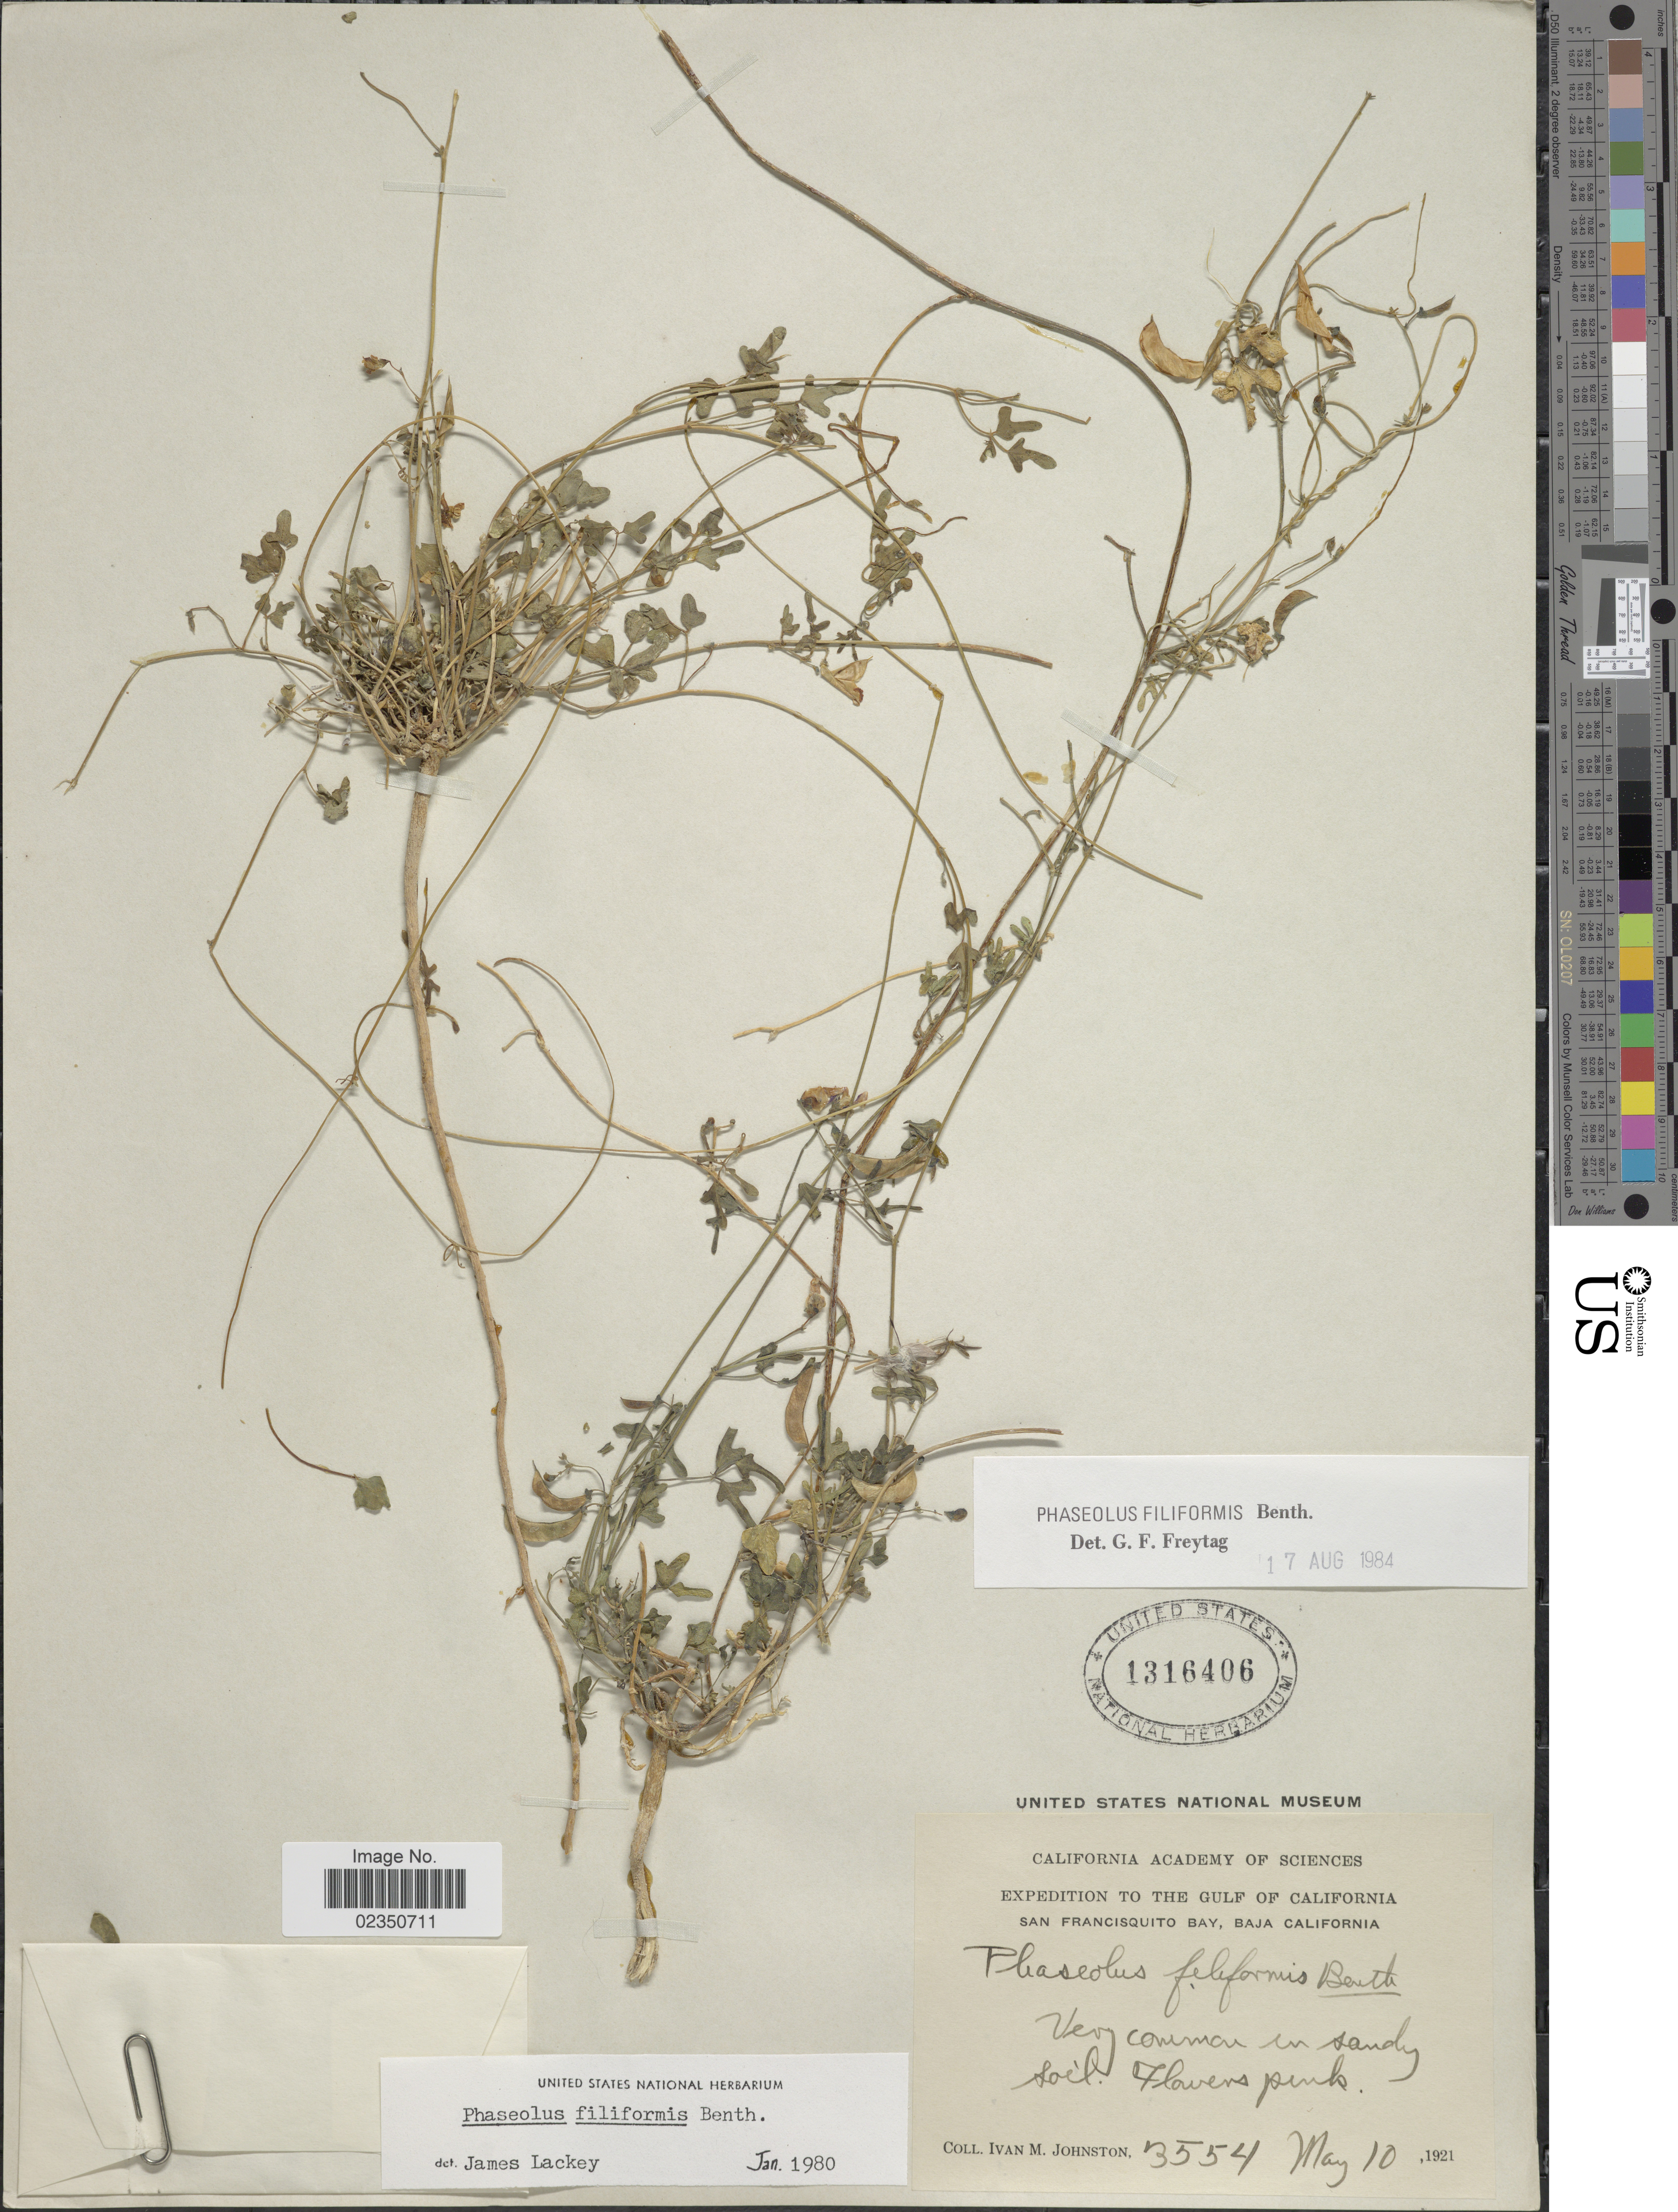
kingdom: Plantae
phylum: Tracheophyta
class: Magnoliopsida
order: Fabales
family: Fabaceae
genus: Phaseolus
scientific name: Phaseolus filiformis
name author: Benth.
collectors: I.M. Johnston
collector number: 3554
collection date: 1921-05-10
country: Mexico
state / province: Baja California Sur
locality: Gulf of California, San Francisquito Bay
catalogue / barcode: US 1316406